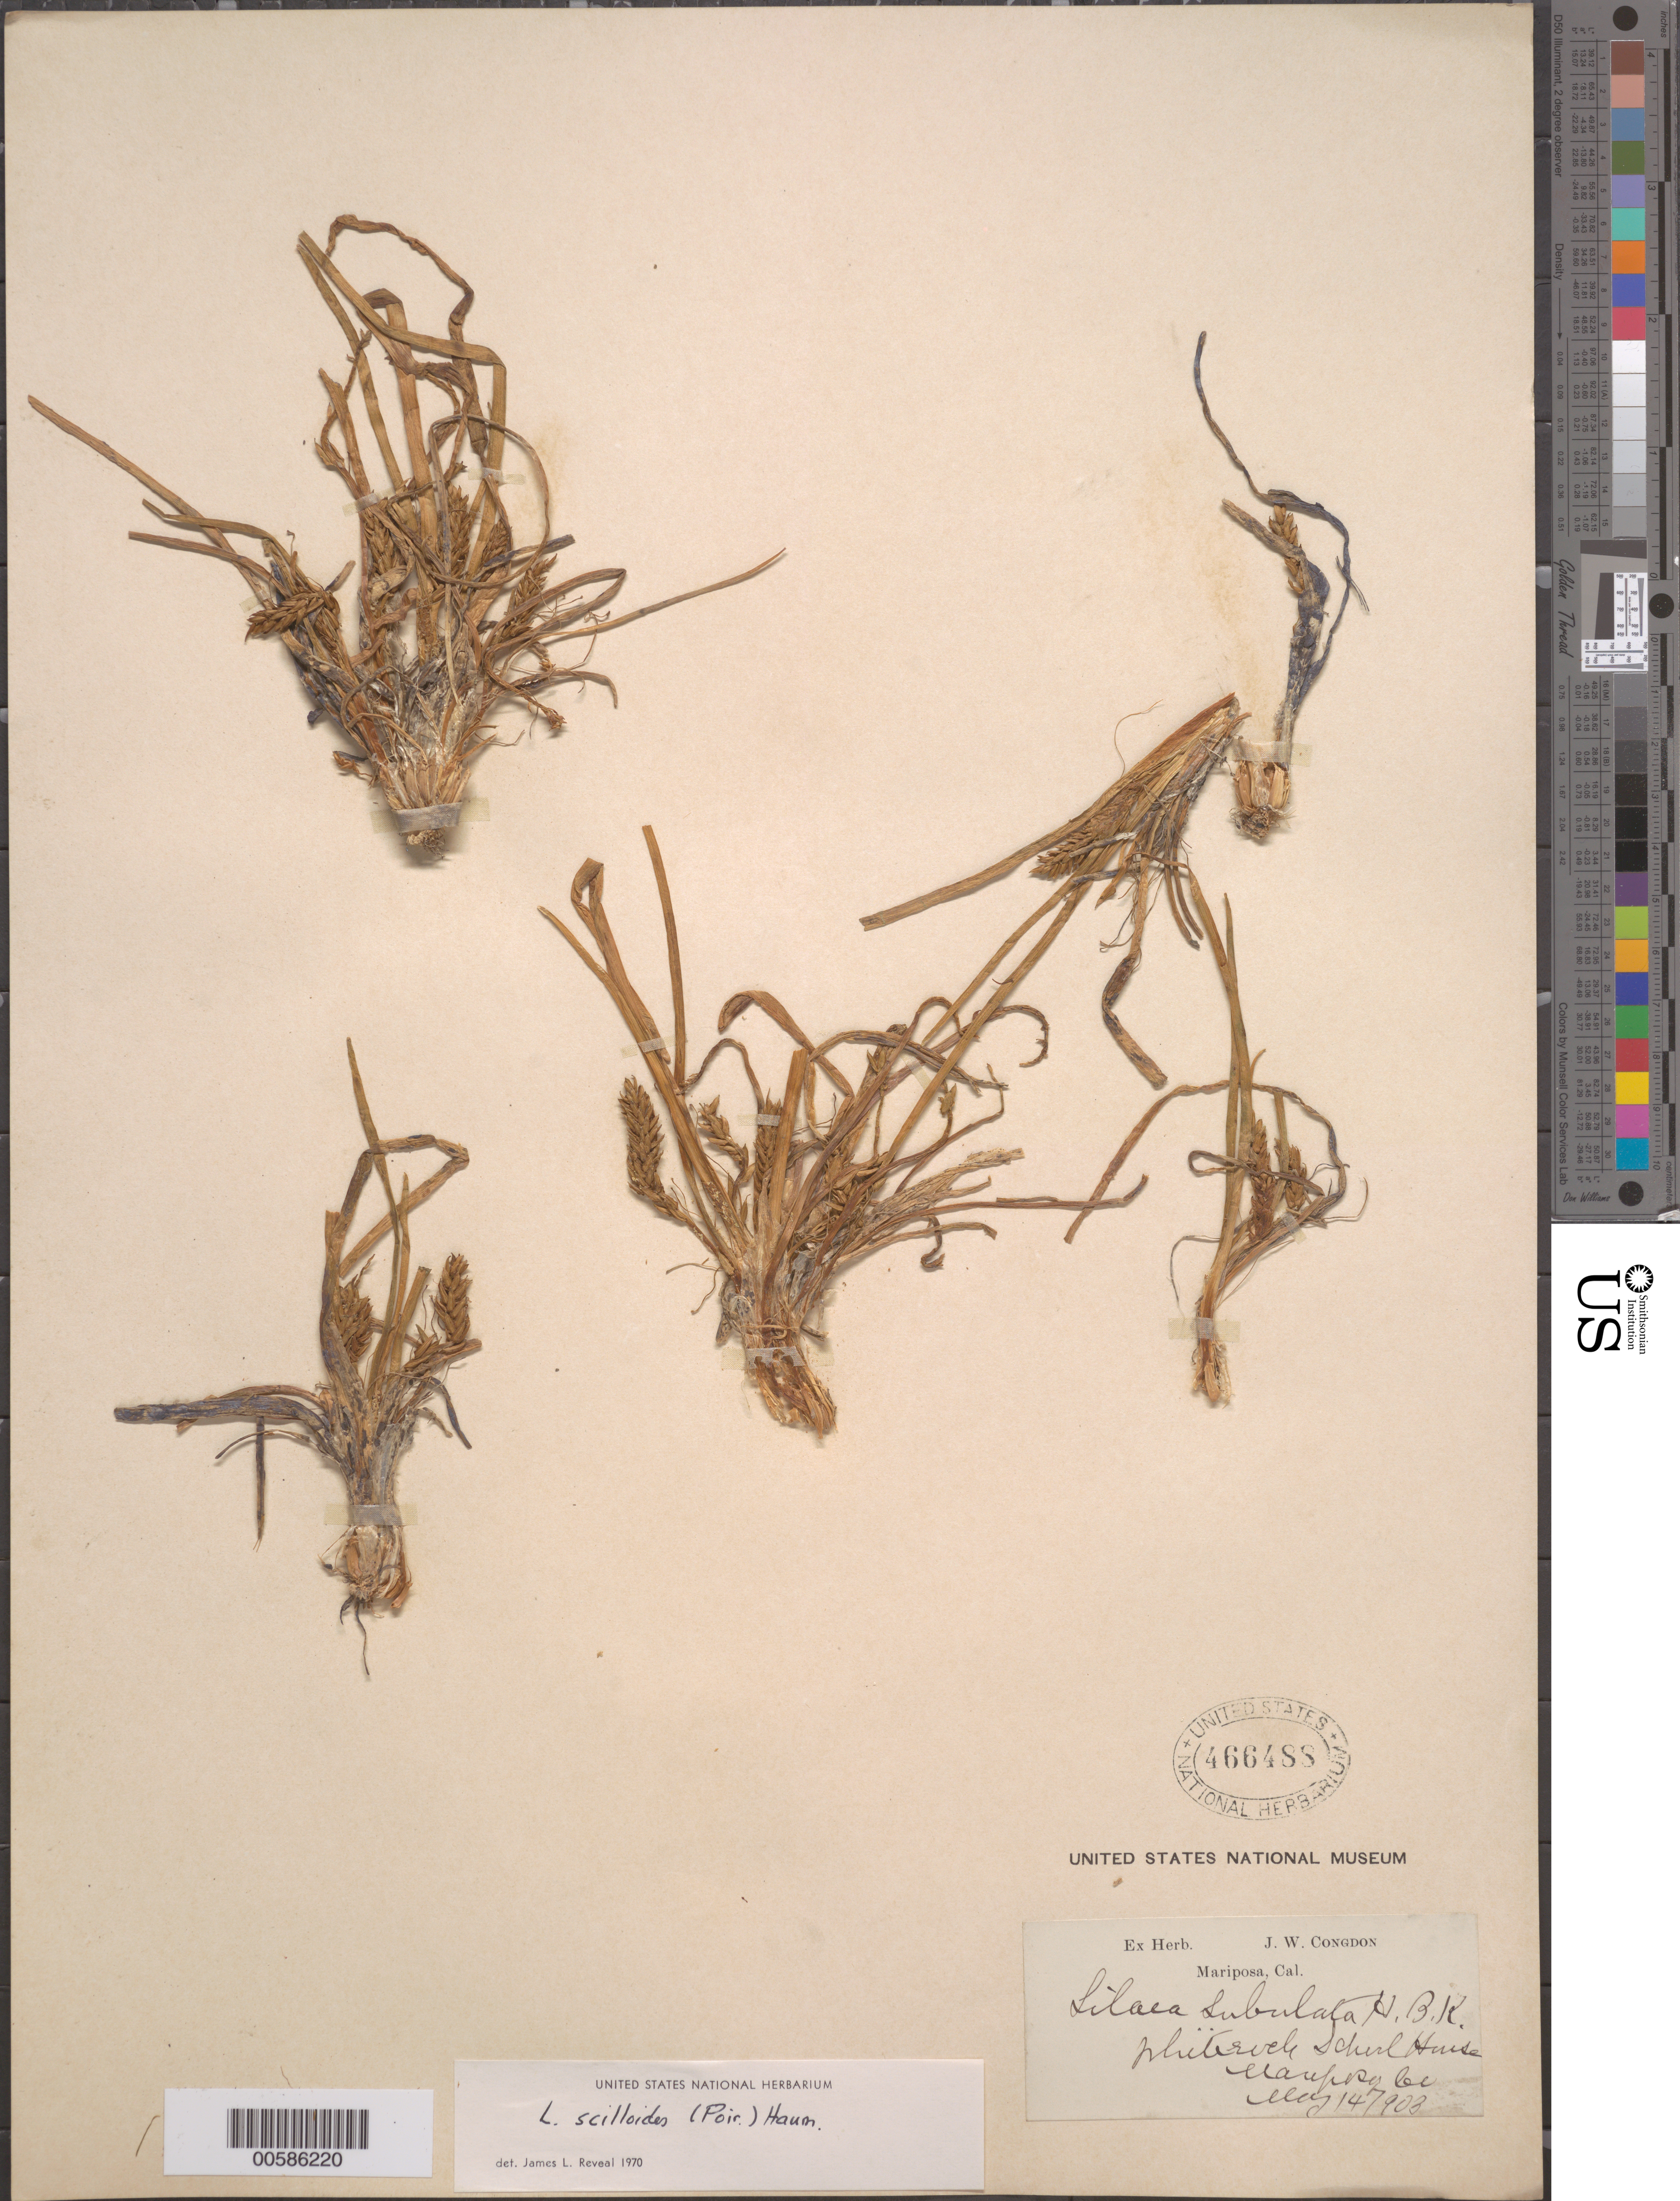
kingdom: Plantae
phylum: Tracheophyta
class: Liliopsida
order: Alismatales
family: Juncaginaceae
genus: Triglochin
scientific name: Triglochin scilloides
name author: (Poir.) Mering & Kadereit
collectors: J. W. Congdon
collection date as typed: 14 May 1903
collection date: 1903-05-14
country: United States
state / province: California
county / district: Mariposa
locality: Whiteville School House, Mariposa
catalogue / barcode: US 466488